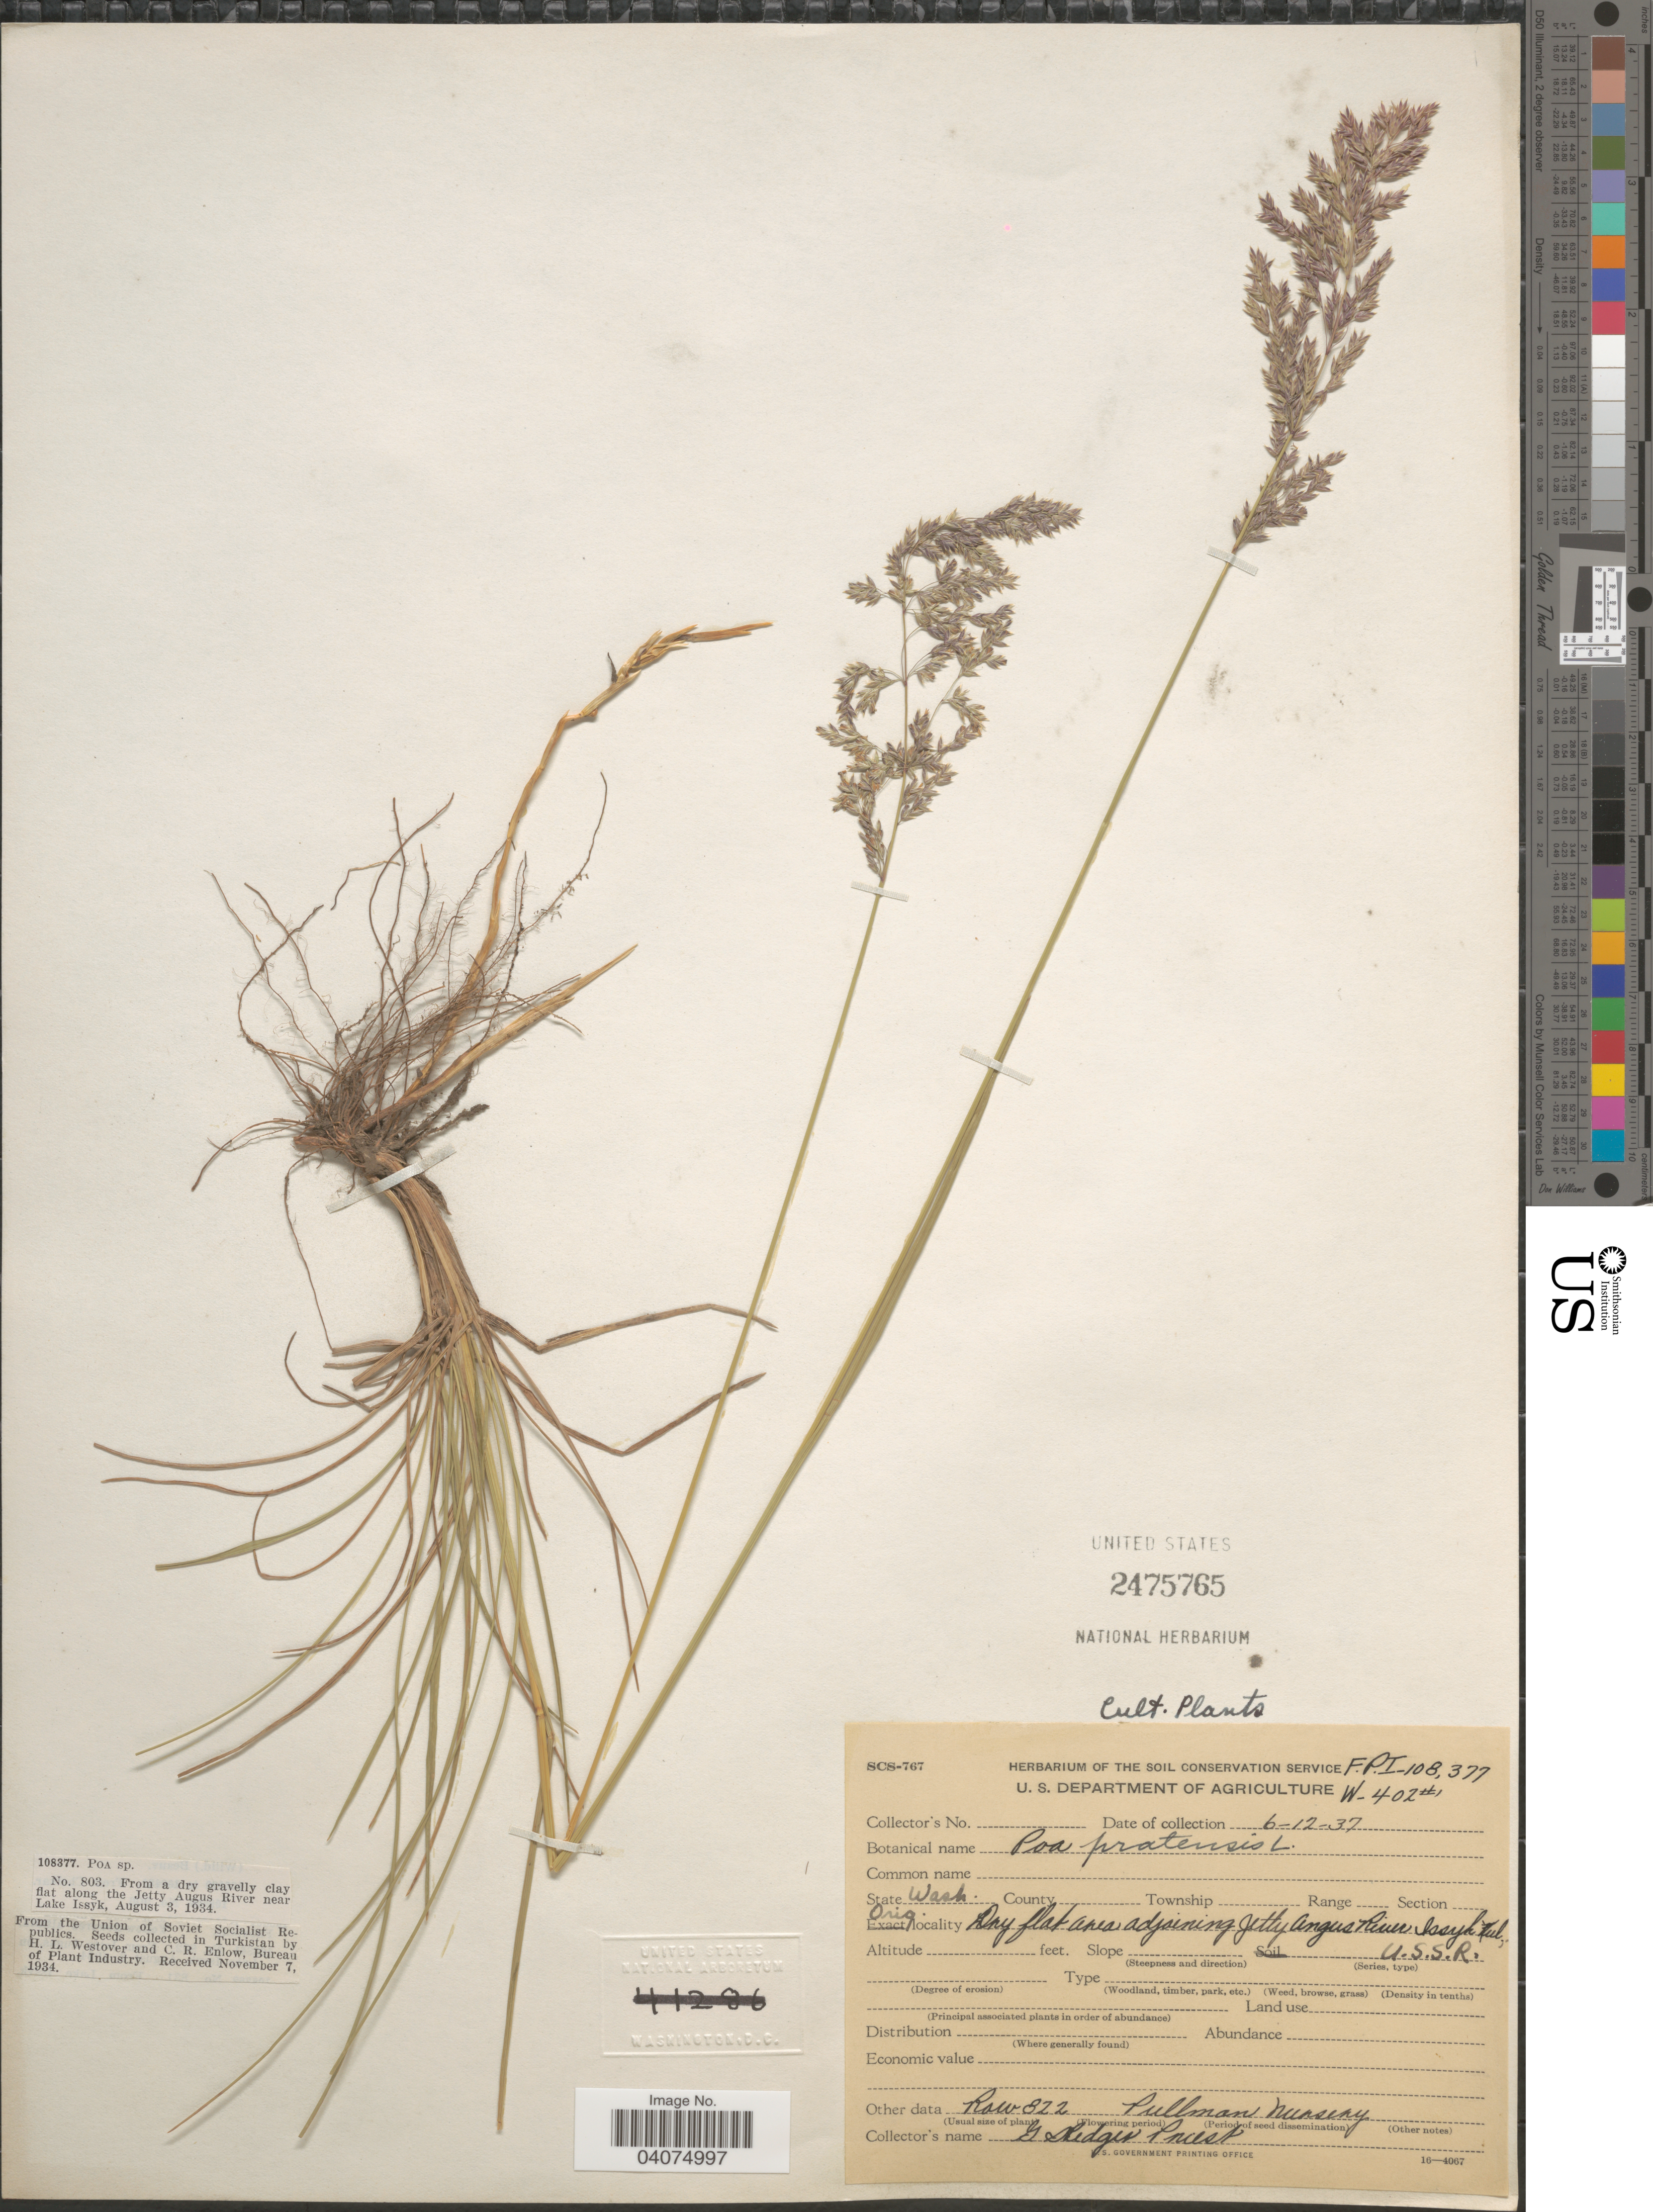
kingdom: Plantae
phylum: Tracheophyta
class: Liliopsida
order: Poales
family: Poaceae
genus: Poa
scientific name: Poa pratensis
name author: L.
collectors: G. Priest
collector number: FPI-108377?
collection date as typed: Transcribed d/m/y: 6/12/37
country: United States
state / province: Washington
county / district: Whitman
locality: Row 822 Pullman Nursery.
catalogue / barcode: US 2475765